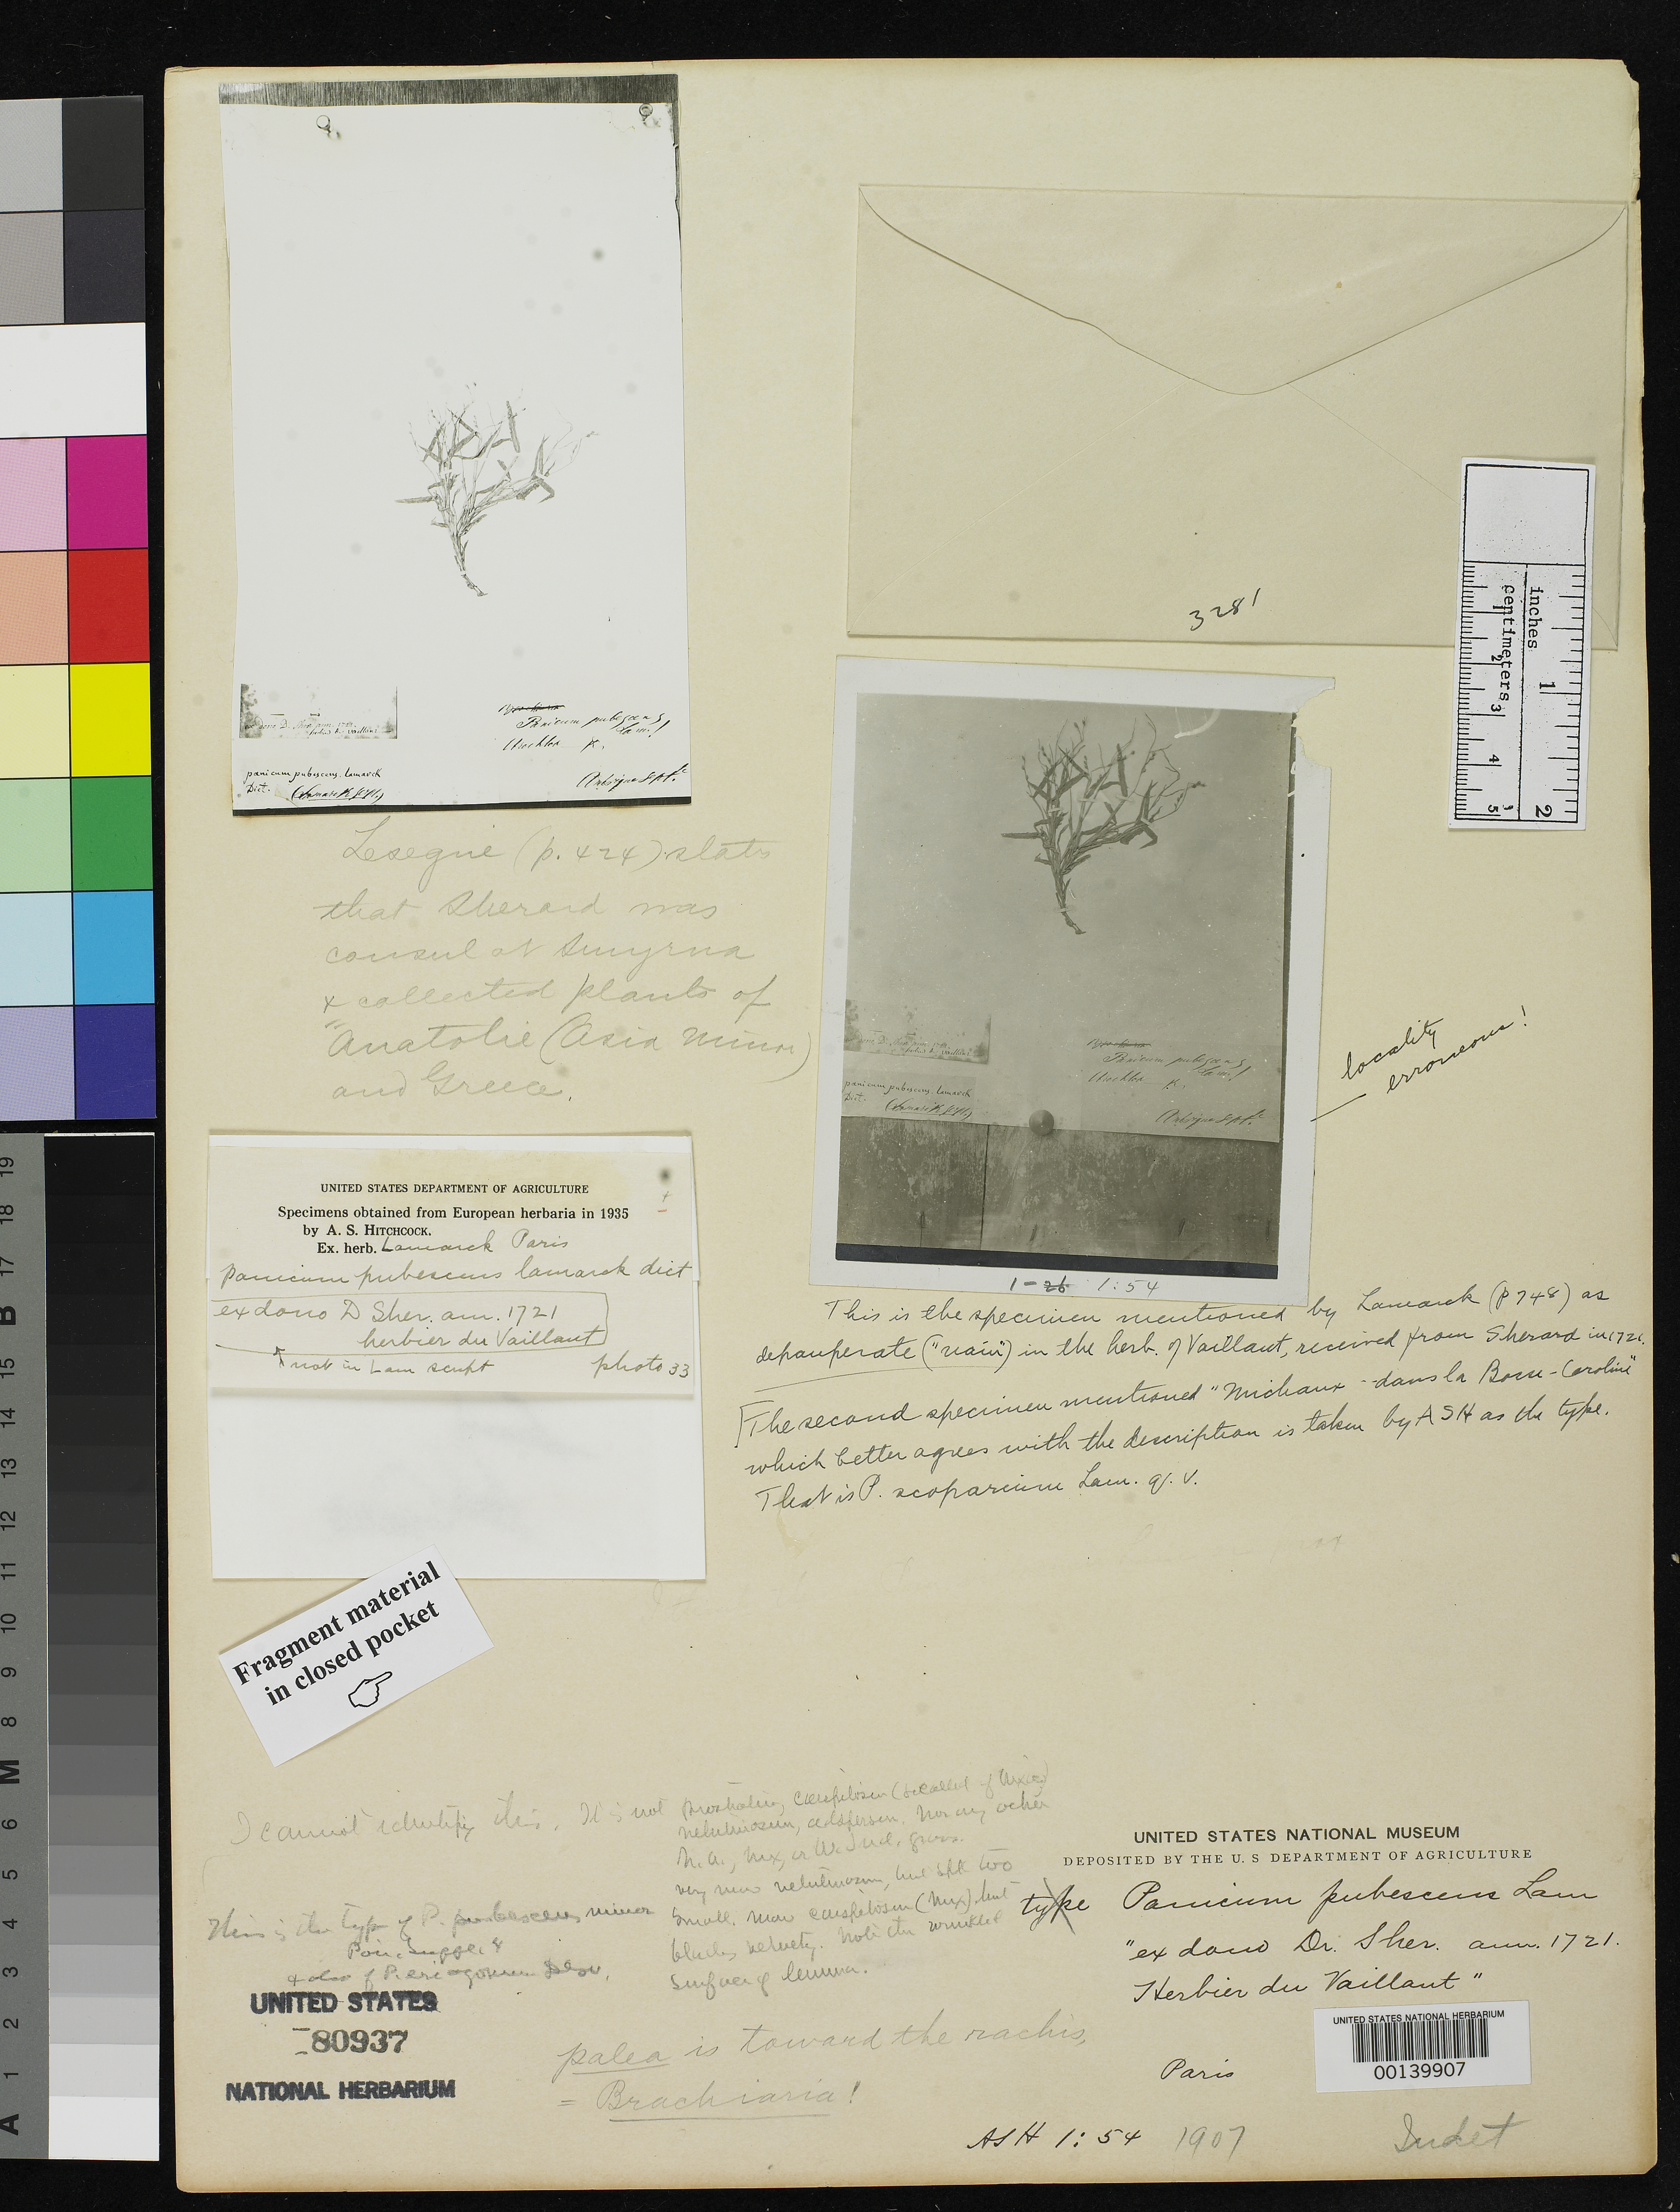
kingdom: Plantae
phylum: Tracheophyta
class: Liliopsida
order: Poales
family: Poaceae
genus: Panicum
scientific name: Panicum pubescens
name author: Lam.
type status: Syntype Fragment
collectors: -. Sherard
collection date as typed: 1721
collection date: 1721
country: India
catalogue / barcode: US 80937